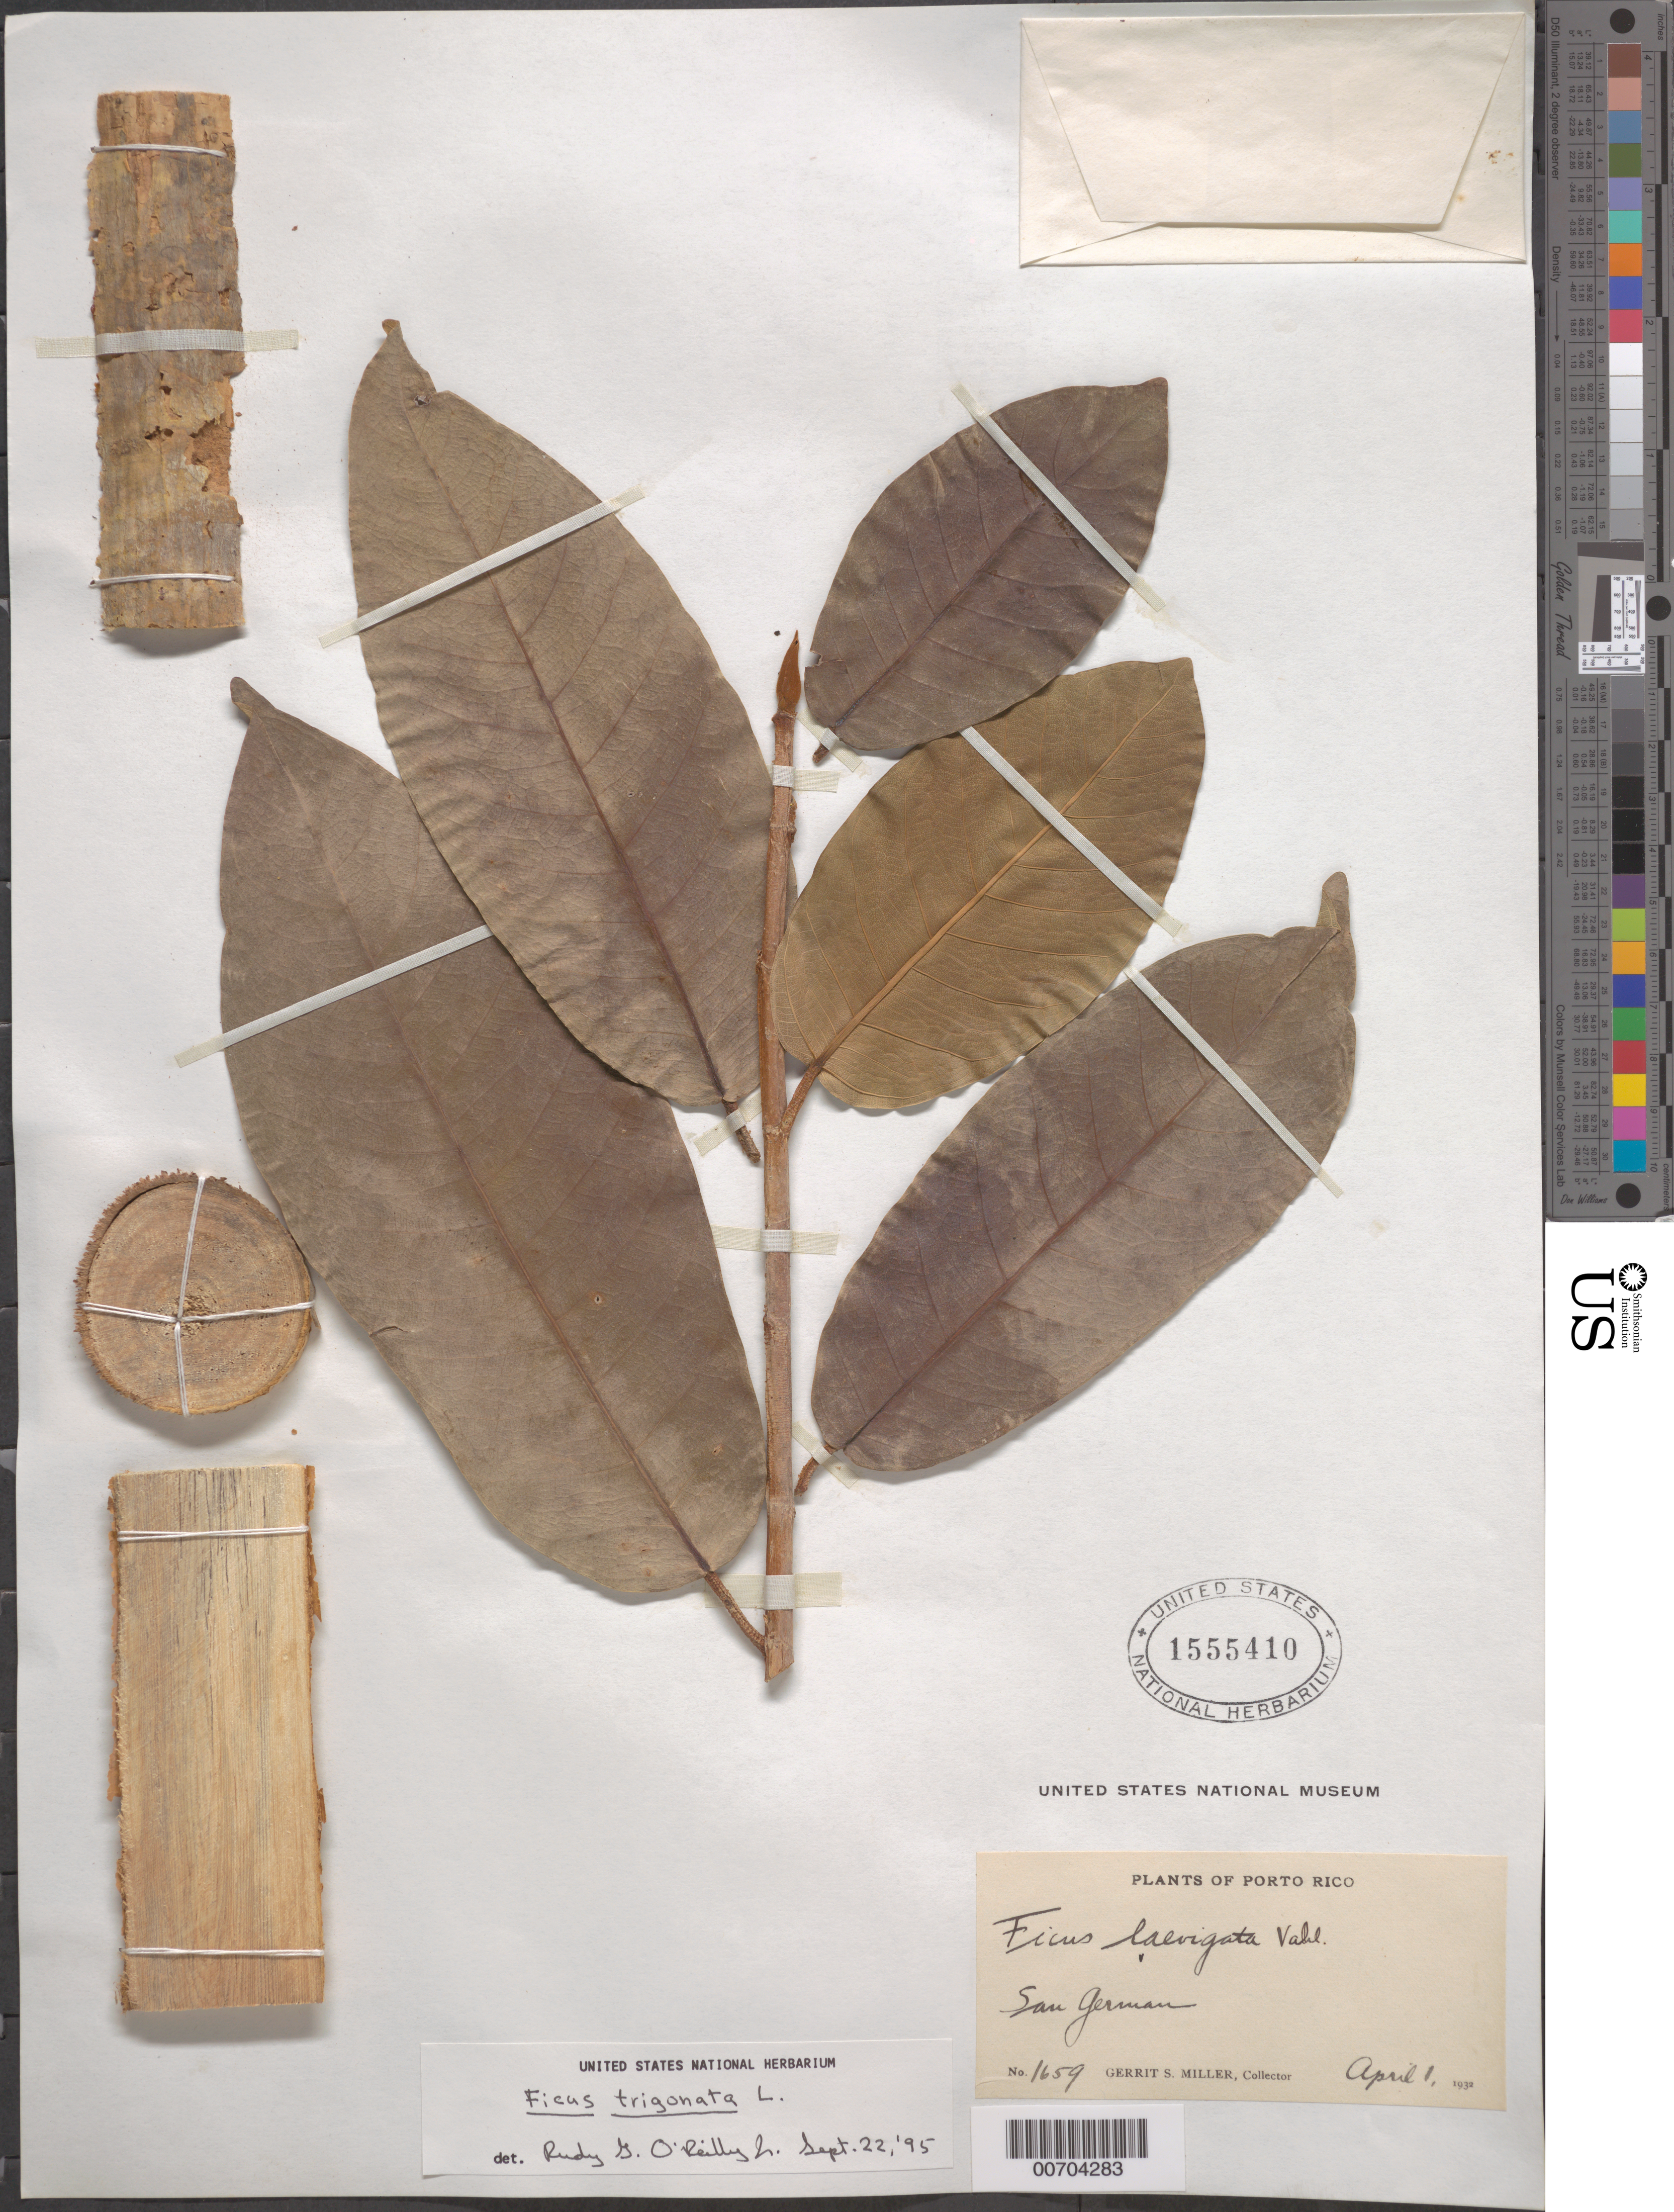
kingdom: Plantae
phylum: Tracheophyta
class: Magnoliopsida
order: Rosales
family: Moraceae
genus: Ficus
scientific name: Ficus trigonata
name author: L.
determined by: O'Reilly, R. G., Jr., (US), NMNH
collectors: G. S. Miller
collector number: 1659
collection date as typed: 01 Apr 1932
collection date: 1932-04-01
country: Puerto Rico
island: Greater Antilles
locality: San German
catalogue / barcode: US 1555410